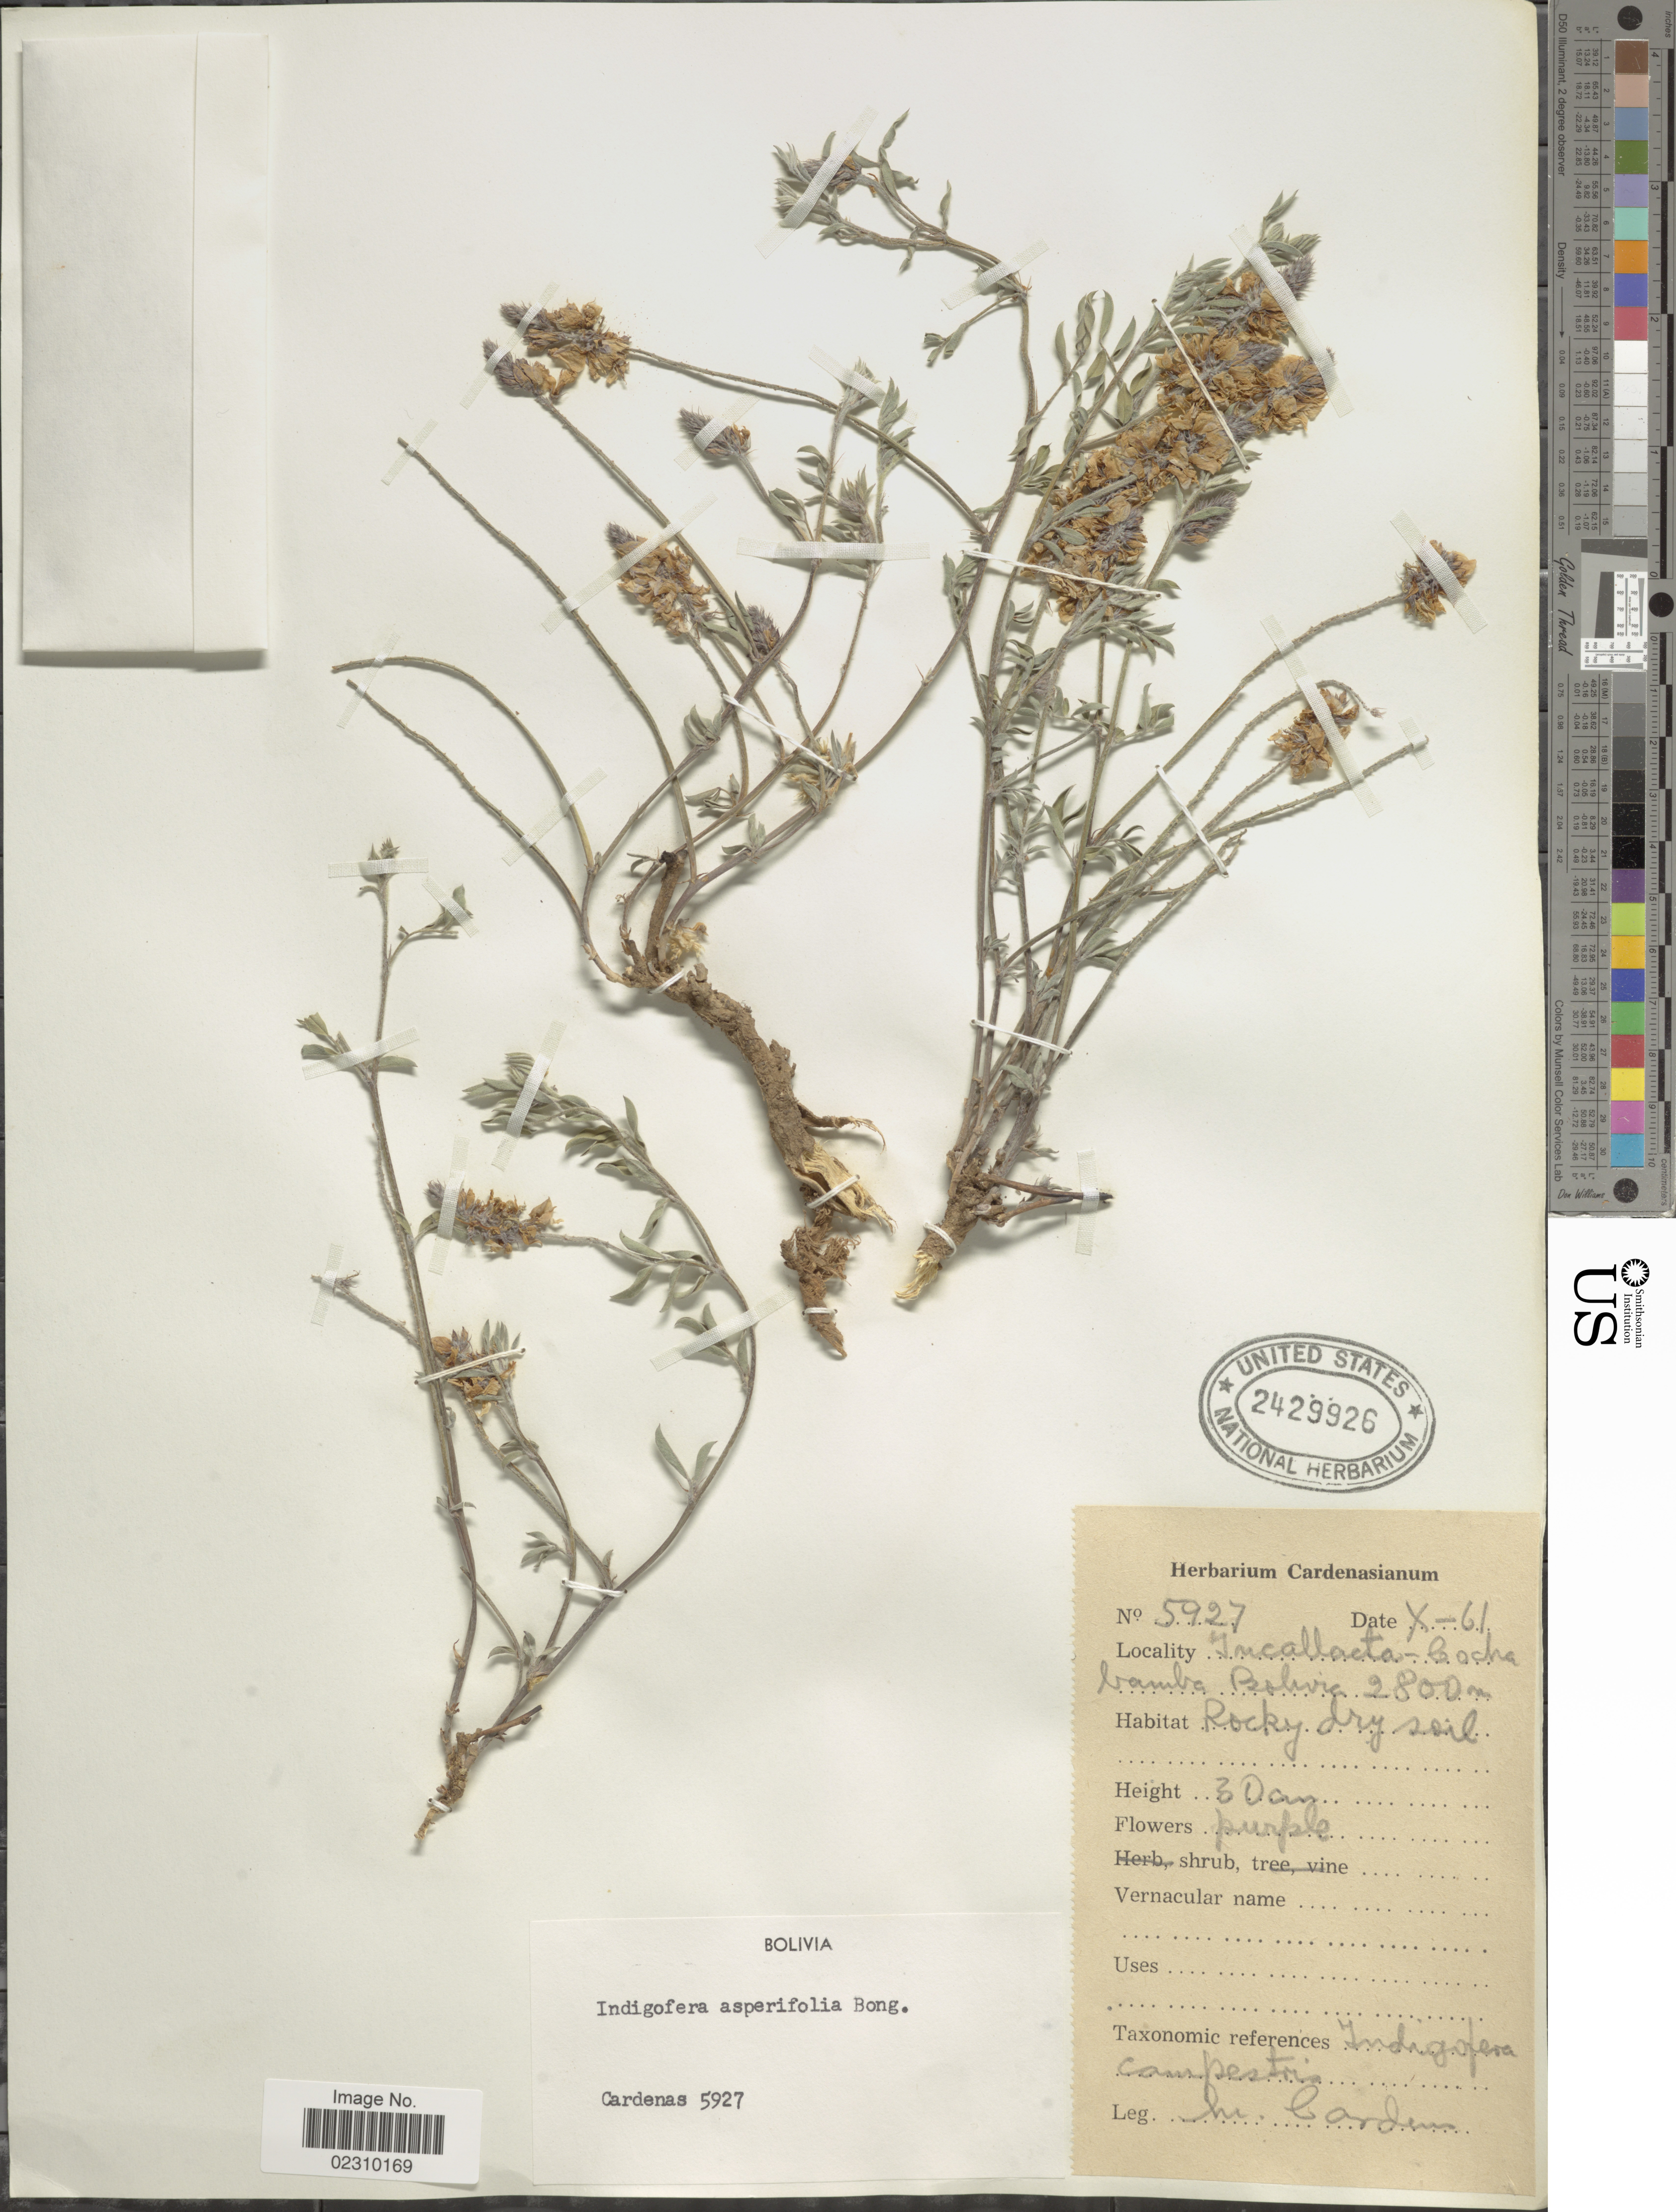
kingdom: Plantae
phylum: Tracheophyta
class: Magnoliopsida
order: Fabales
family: Fabaceae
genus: Indigofera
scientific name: Indigofera asperifolia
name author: Bong. ex Benth.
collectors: M. Garden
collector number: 5927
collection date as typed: Transcribed d/m/y: /10/61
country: Bolivia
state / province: Cochabamba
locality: Incallacta - Cochabamba Bolivia.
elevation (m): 2800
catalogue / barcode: US 2429926